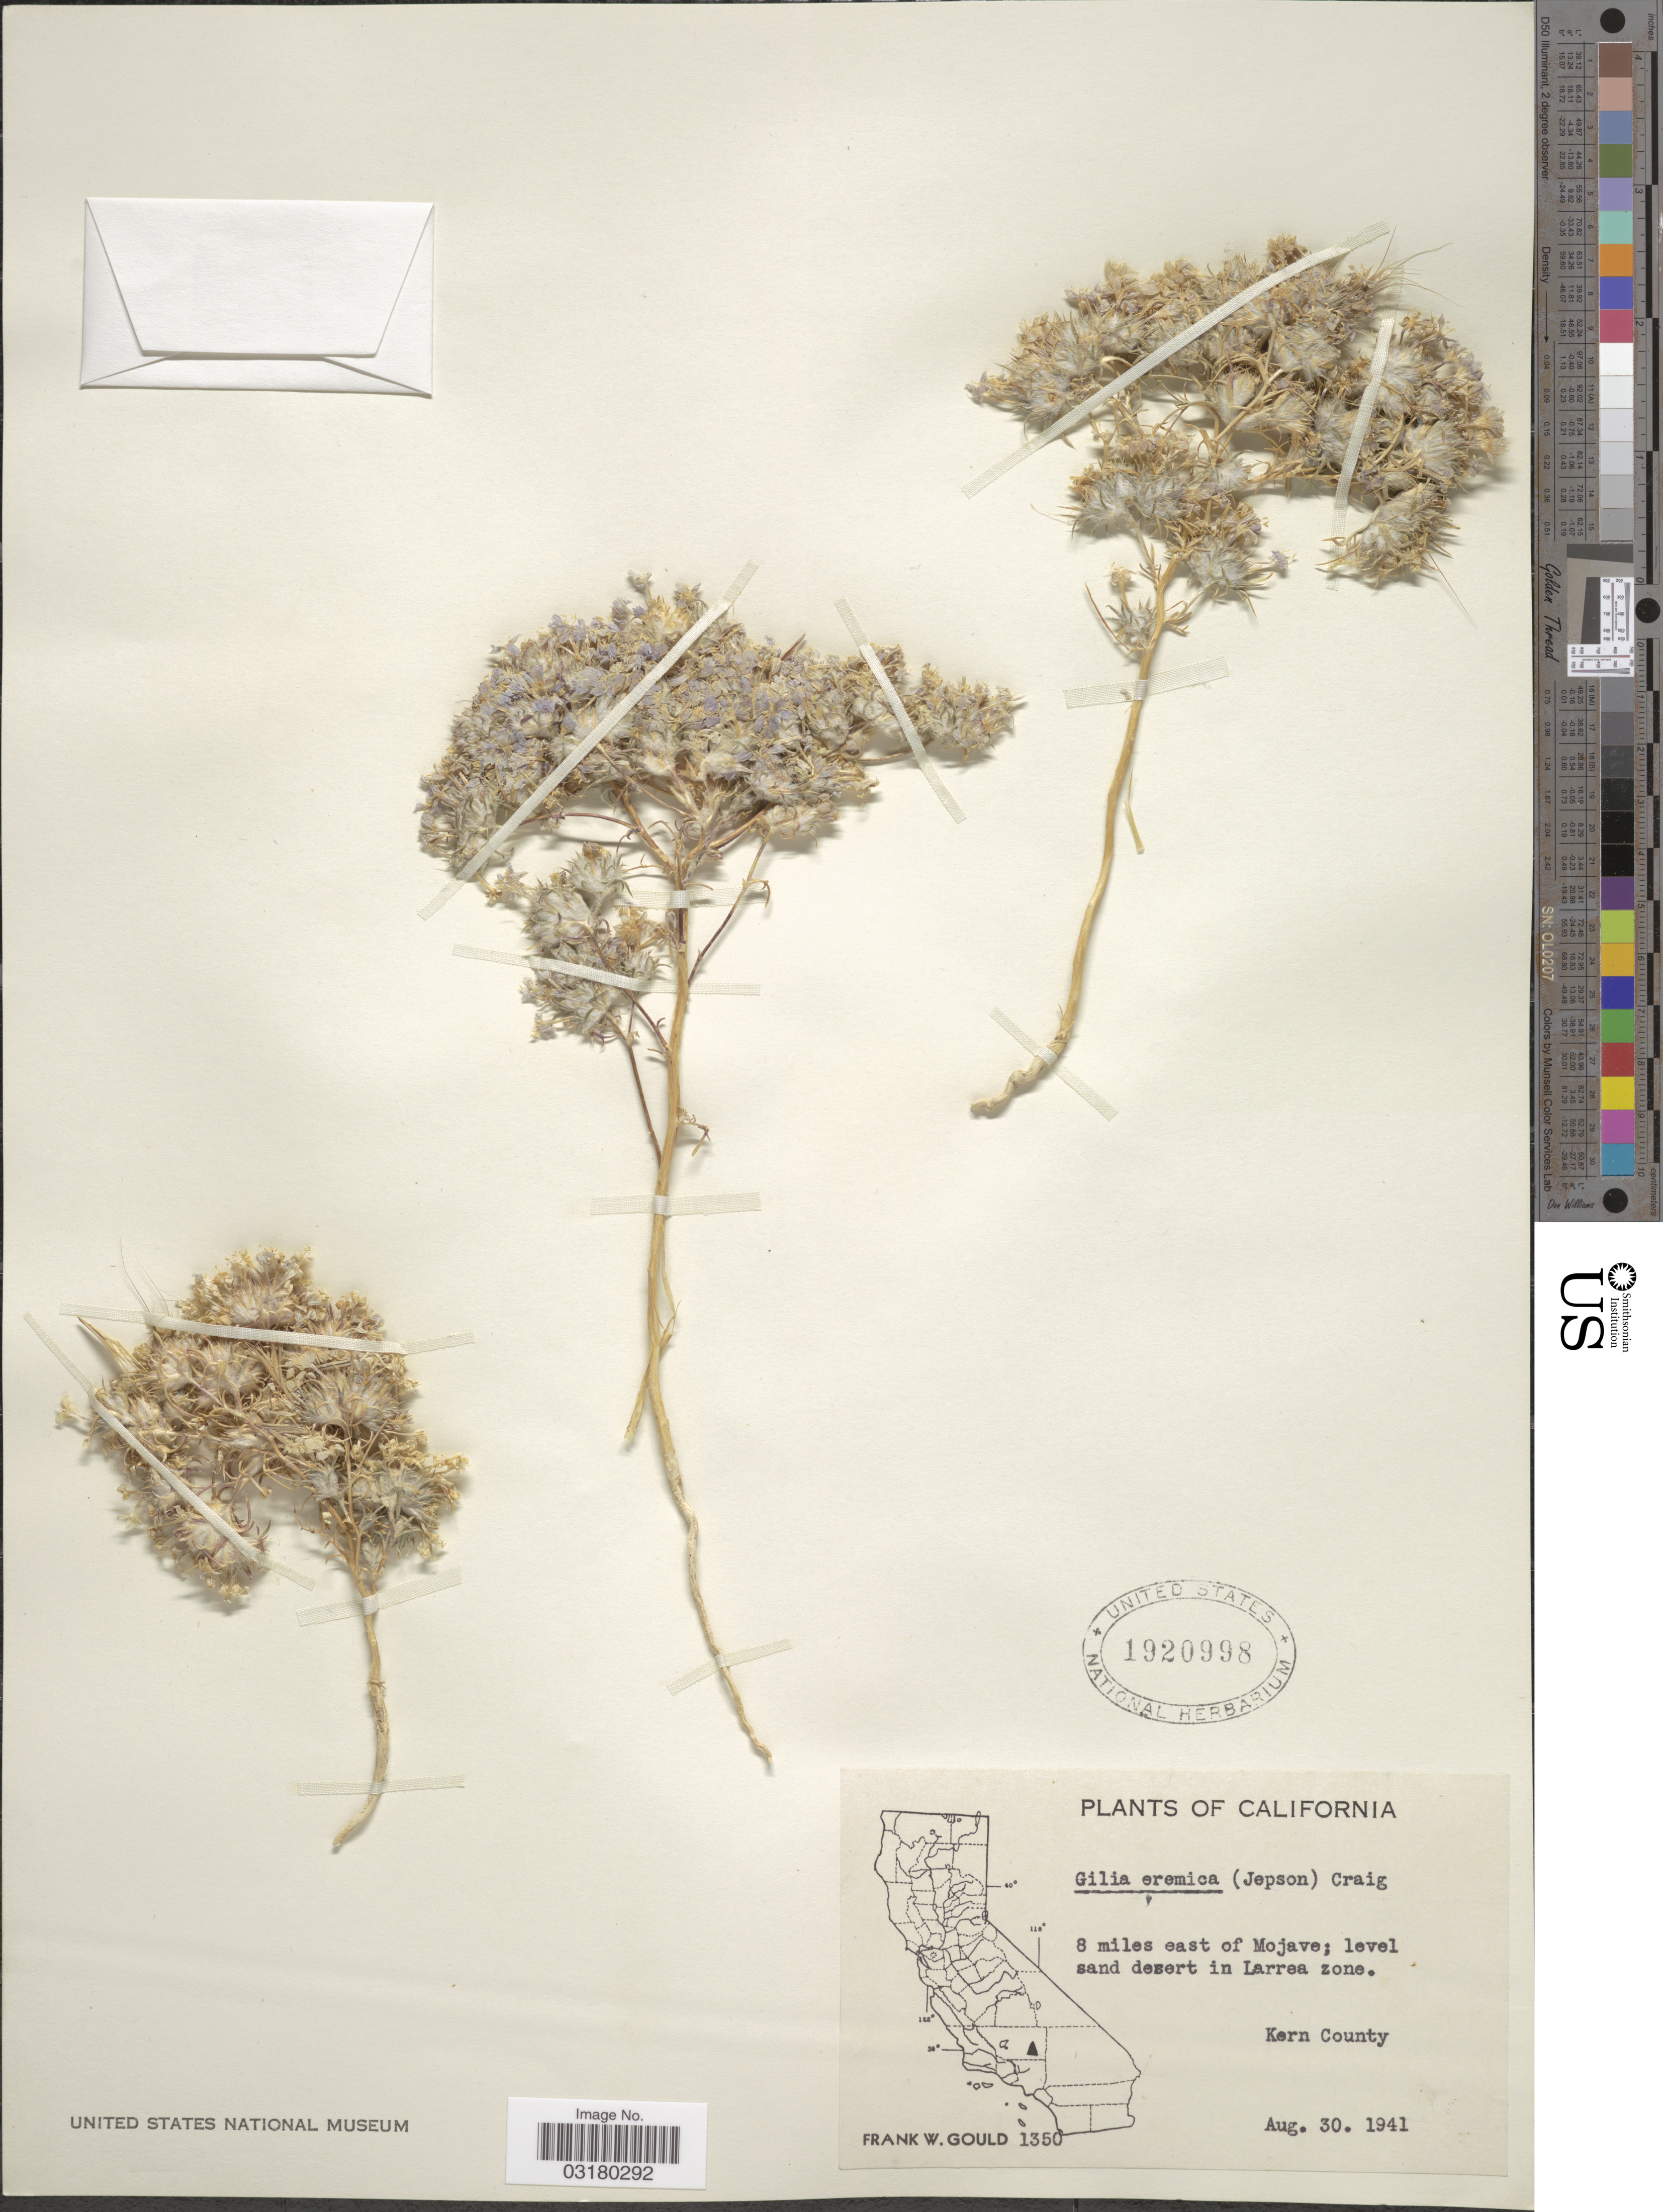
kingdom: Plantae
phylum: Tracheophyta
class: Magnoliopsida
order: Ericales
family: Polemoniaceae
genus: Eriastrum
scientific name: Eriastrum eremicum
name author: (Jeps.) H. Mason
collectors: F. W. Gould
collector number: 1350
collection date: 1941-08-30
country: United States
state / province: California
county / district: Kern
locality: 8 miles east of Mojave; level sand desert in Larrea zone. Kern County.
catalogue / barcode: US 1920998